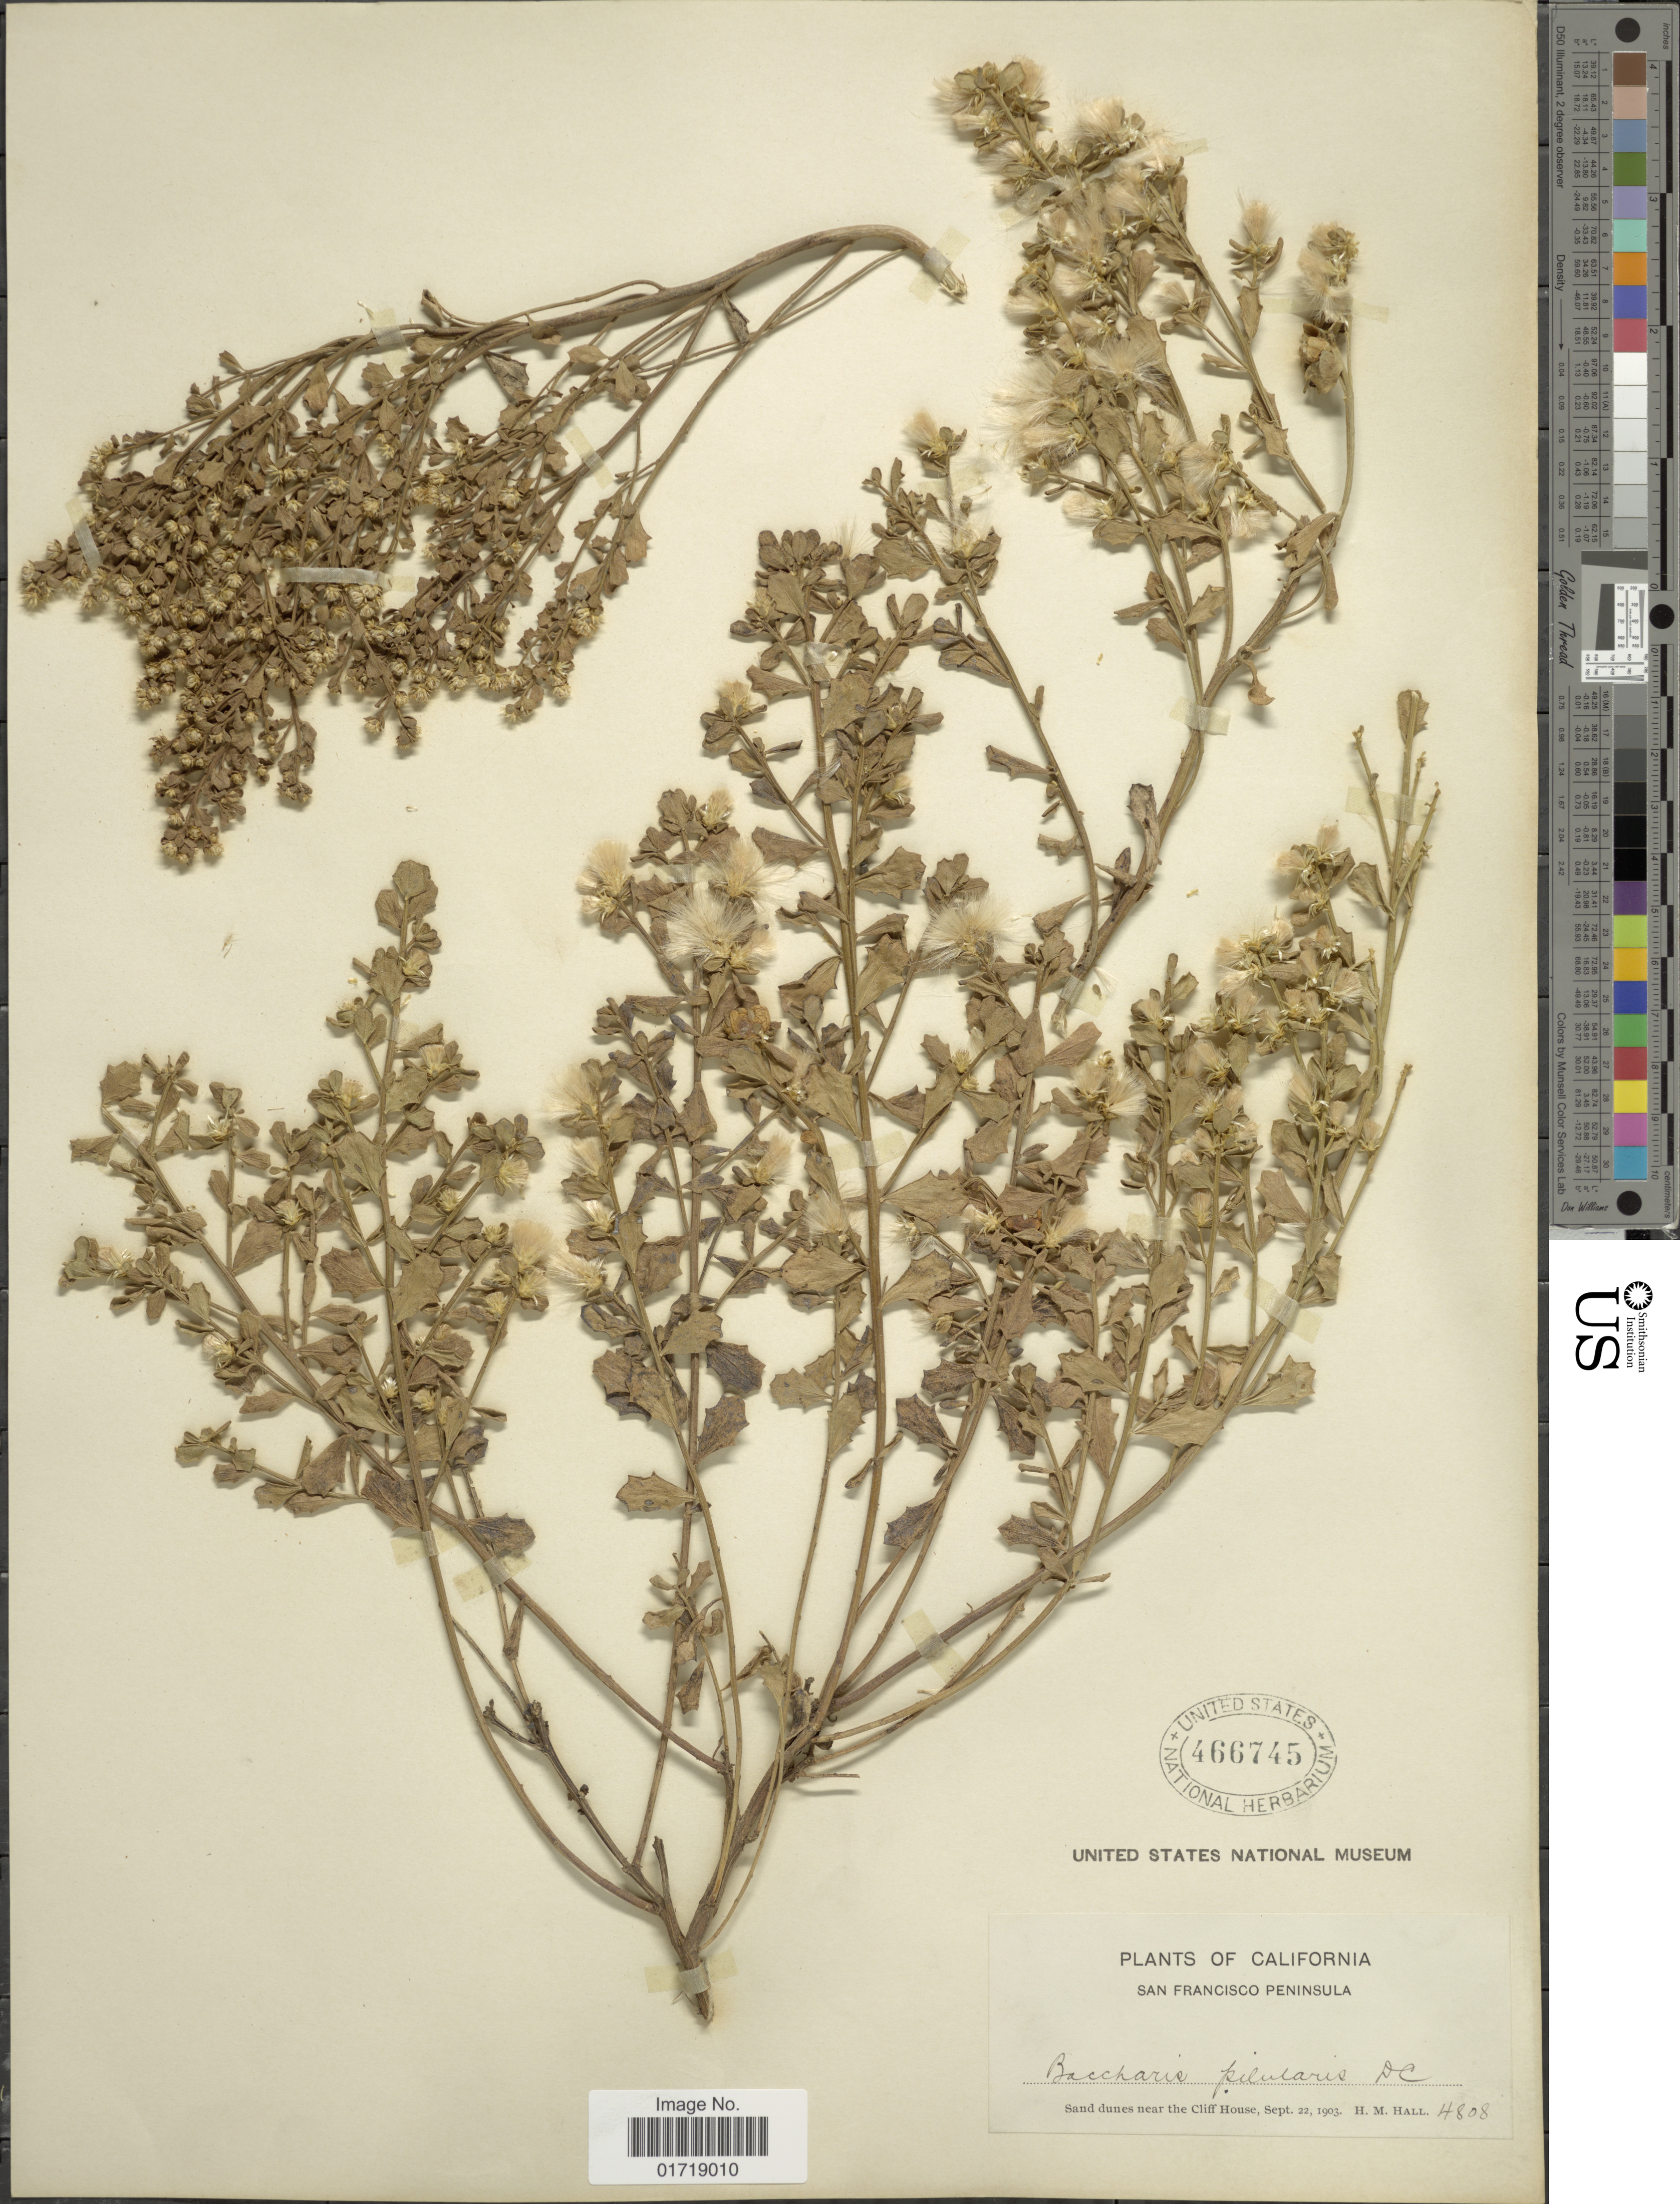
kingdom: Plantae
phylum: Tracheophyta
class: Magnoliopsida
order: Asterales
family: Asteraceae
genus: Baccharis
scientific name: Baccharis pilularis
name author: DC.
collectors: H. M. Hall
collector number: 4808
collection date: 1903-09-22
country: United States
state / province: California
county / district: San Francisco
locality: San Francisco Peninsula, Sand dunes near the Cliff House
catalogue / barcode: US 466745